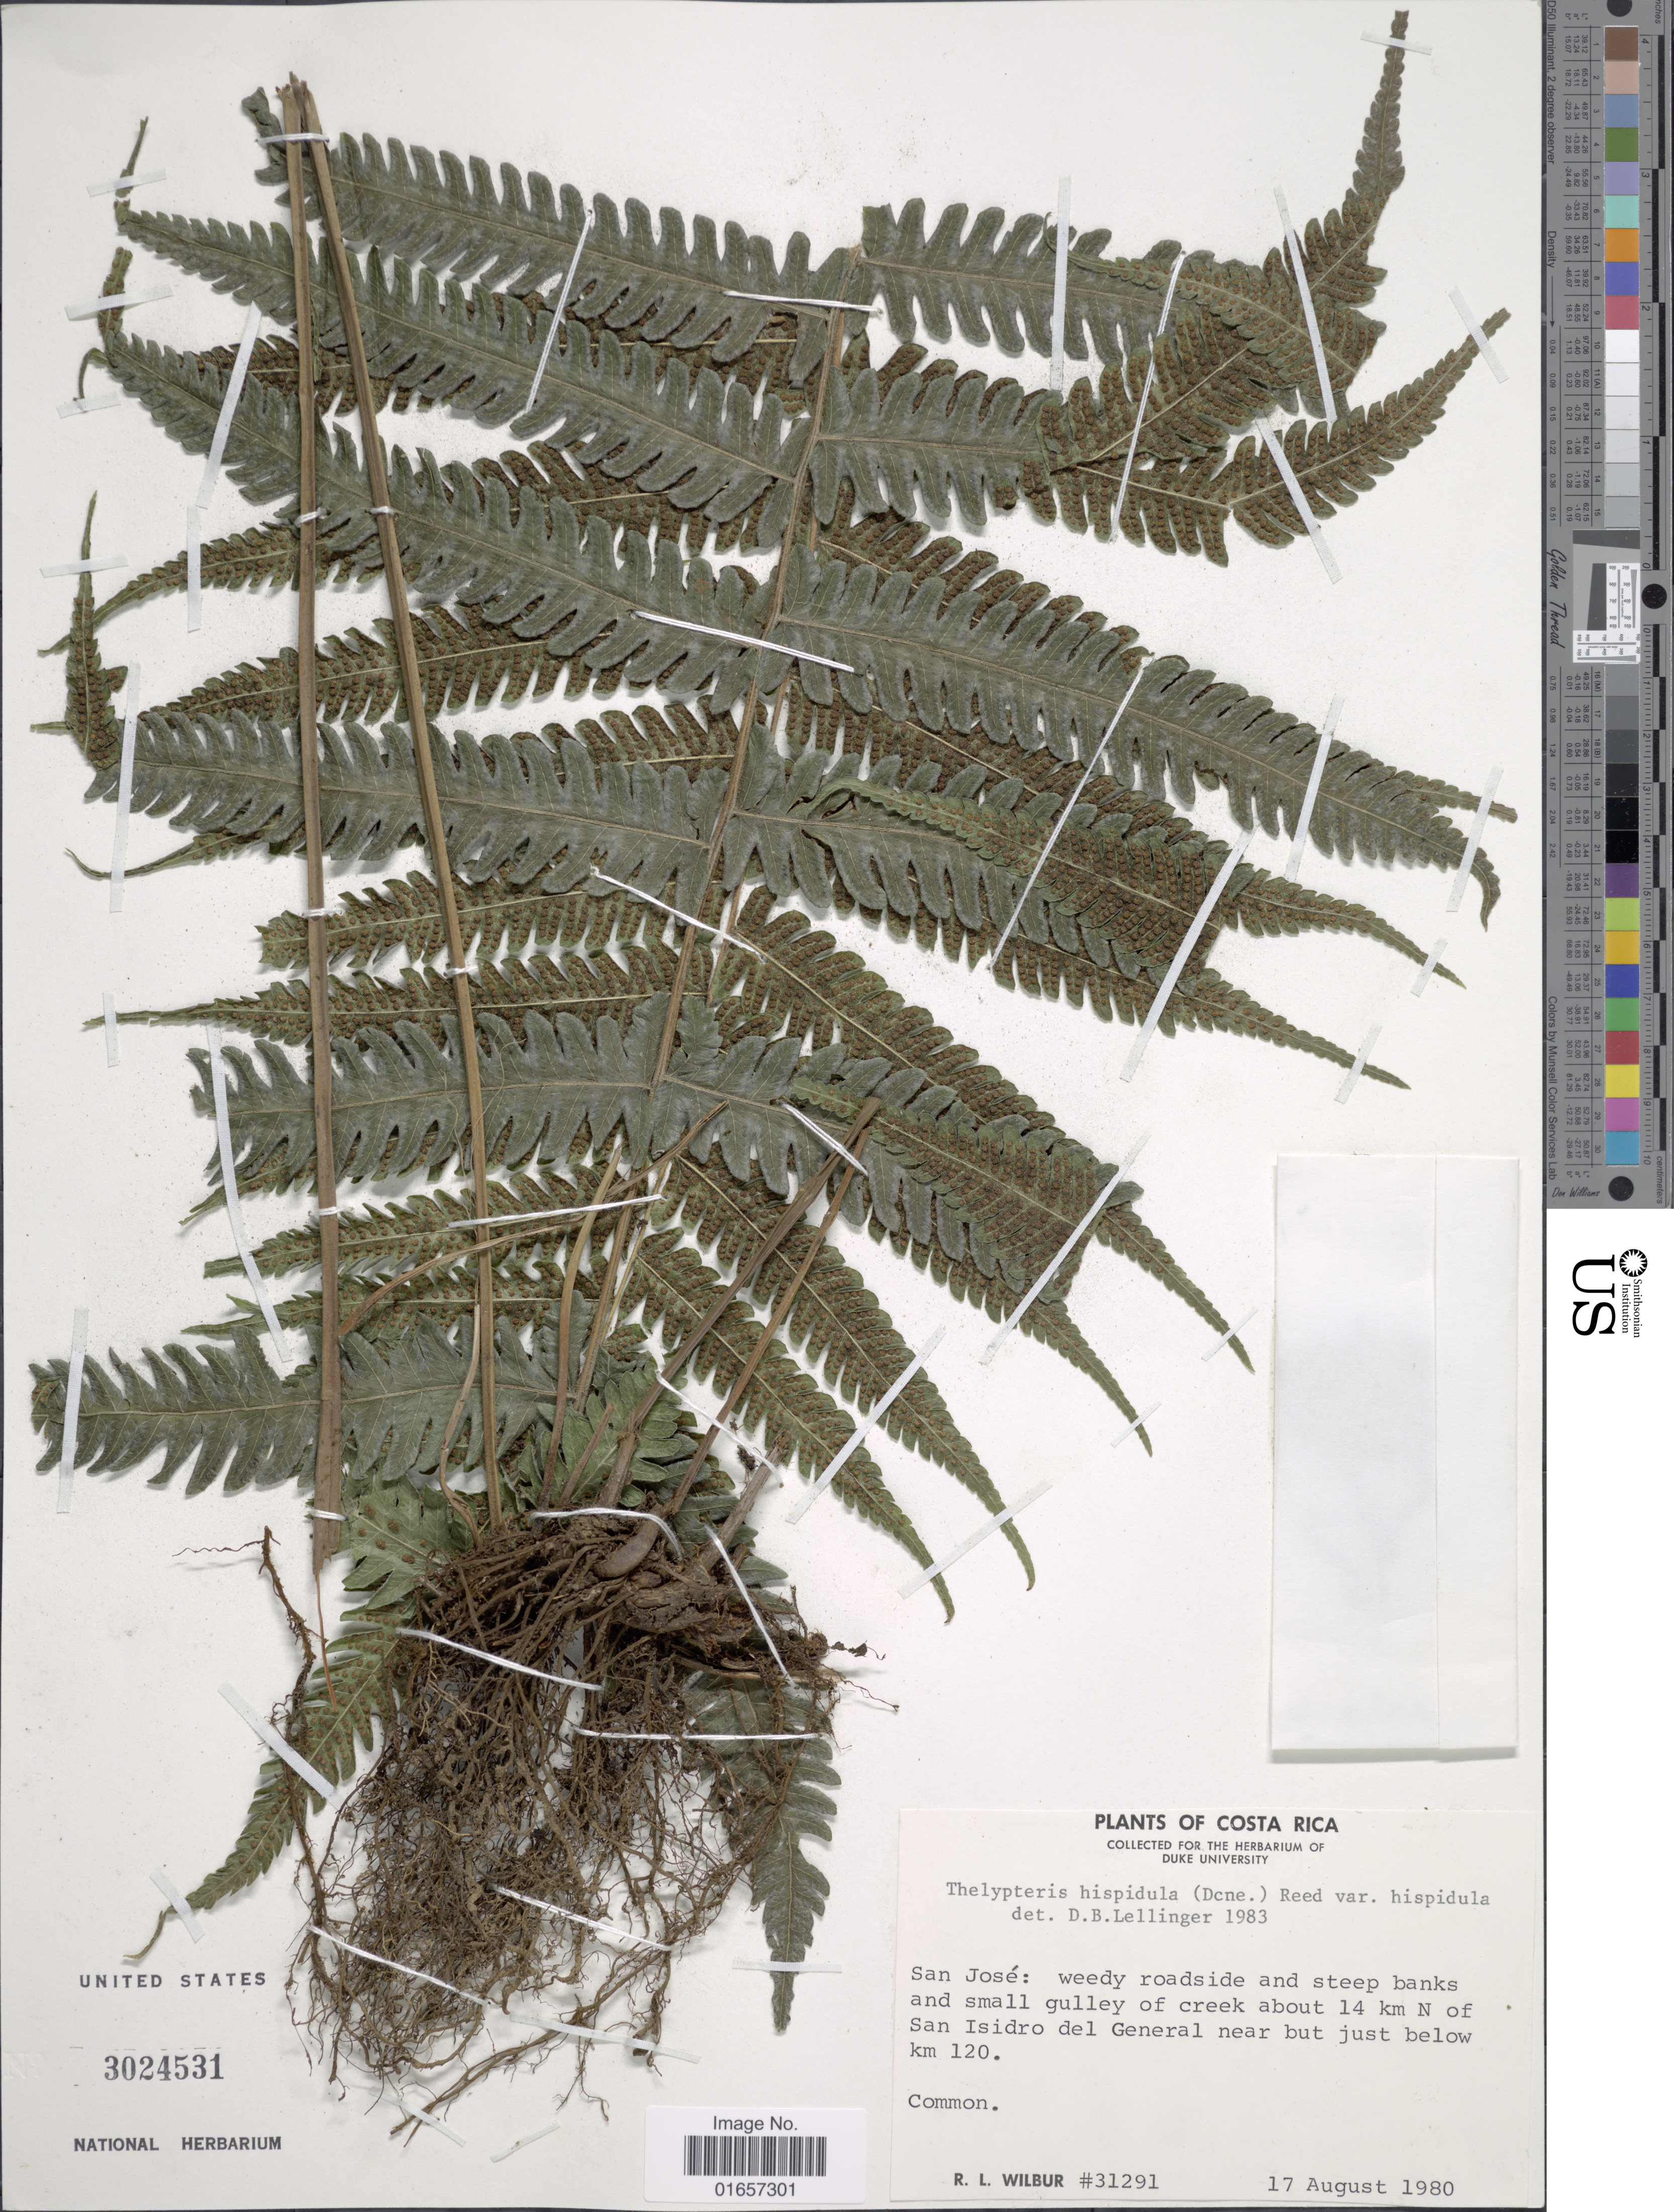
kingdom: Plantae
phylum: Tracheophyta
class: Polypodiopsida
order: Polypodiales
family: Thelypteridaceae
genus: Christella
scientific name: Christella hispidula var. hispidula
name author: (Decne.) Holttum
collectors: R. L. Wilbur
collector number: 31291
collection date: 1980-08-17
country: Costa Rica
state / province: San José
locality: Weedy roadside and steep banks and small gulley creek about 14 km N of San Isidro del General near but just below km 120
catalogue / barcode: US 3024531